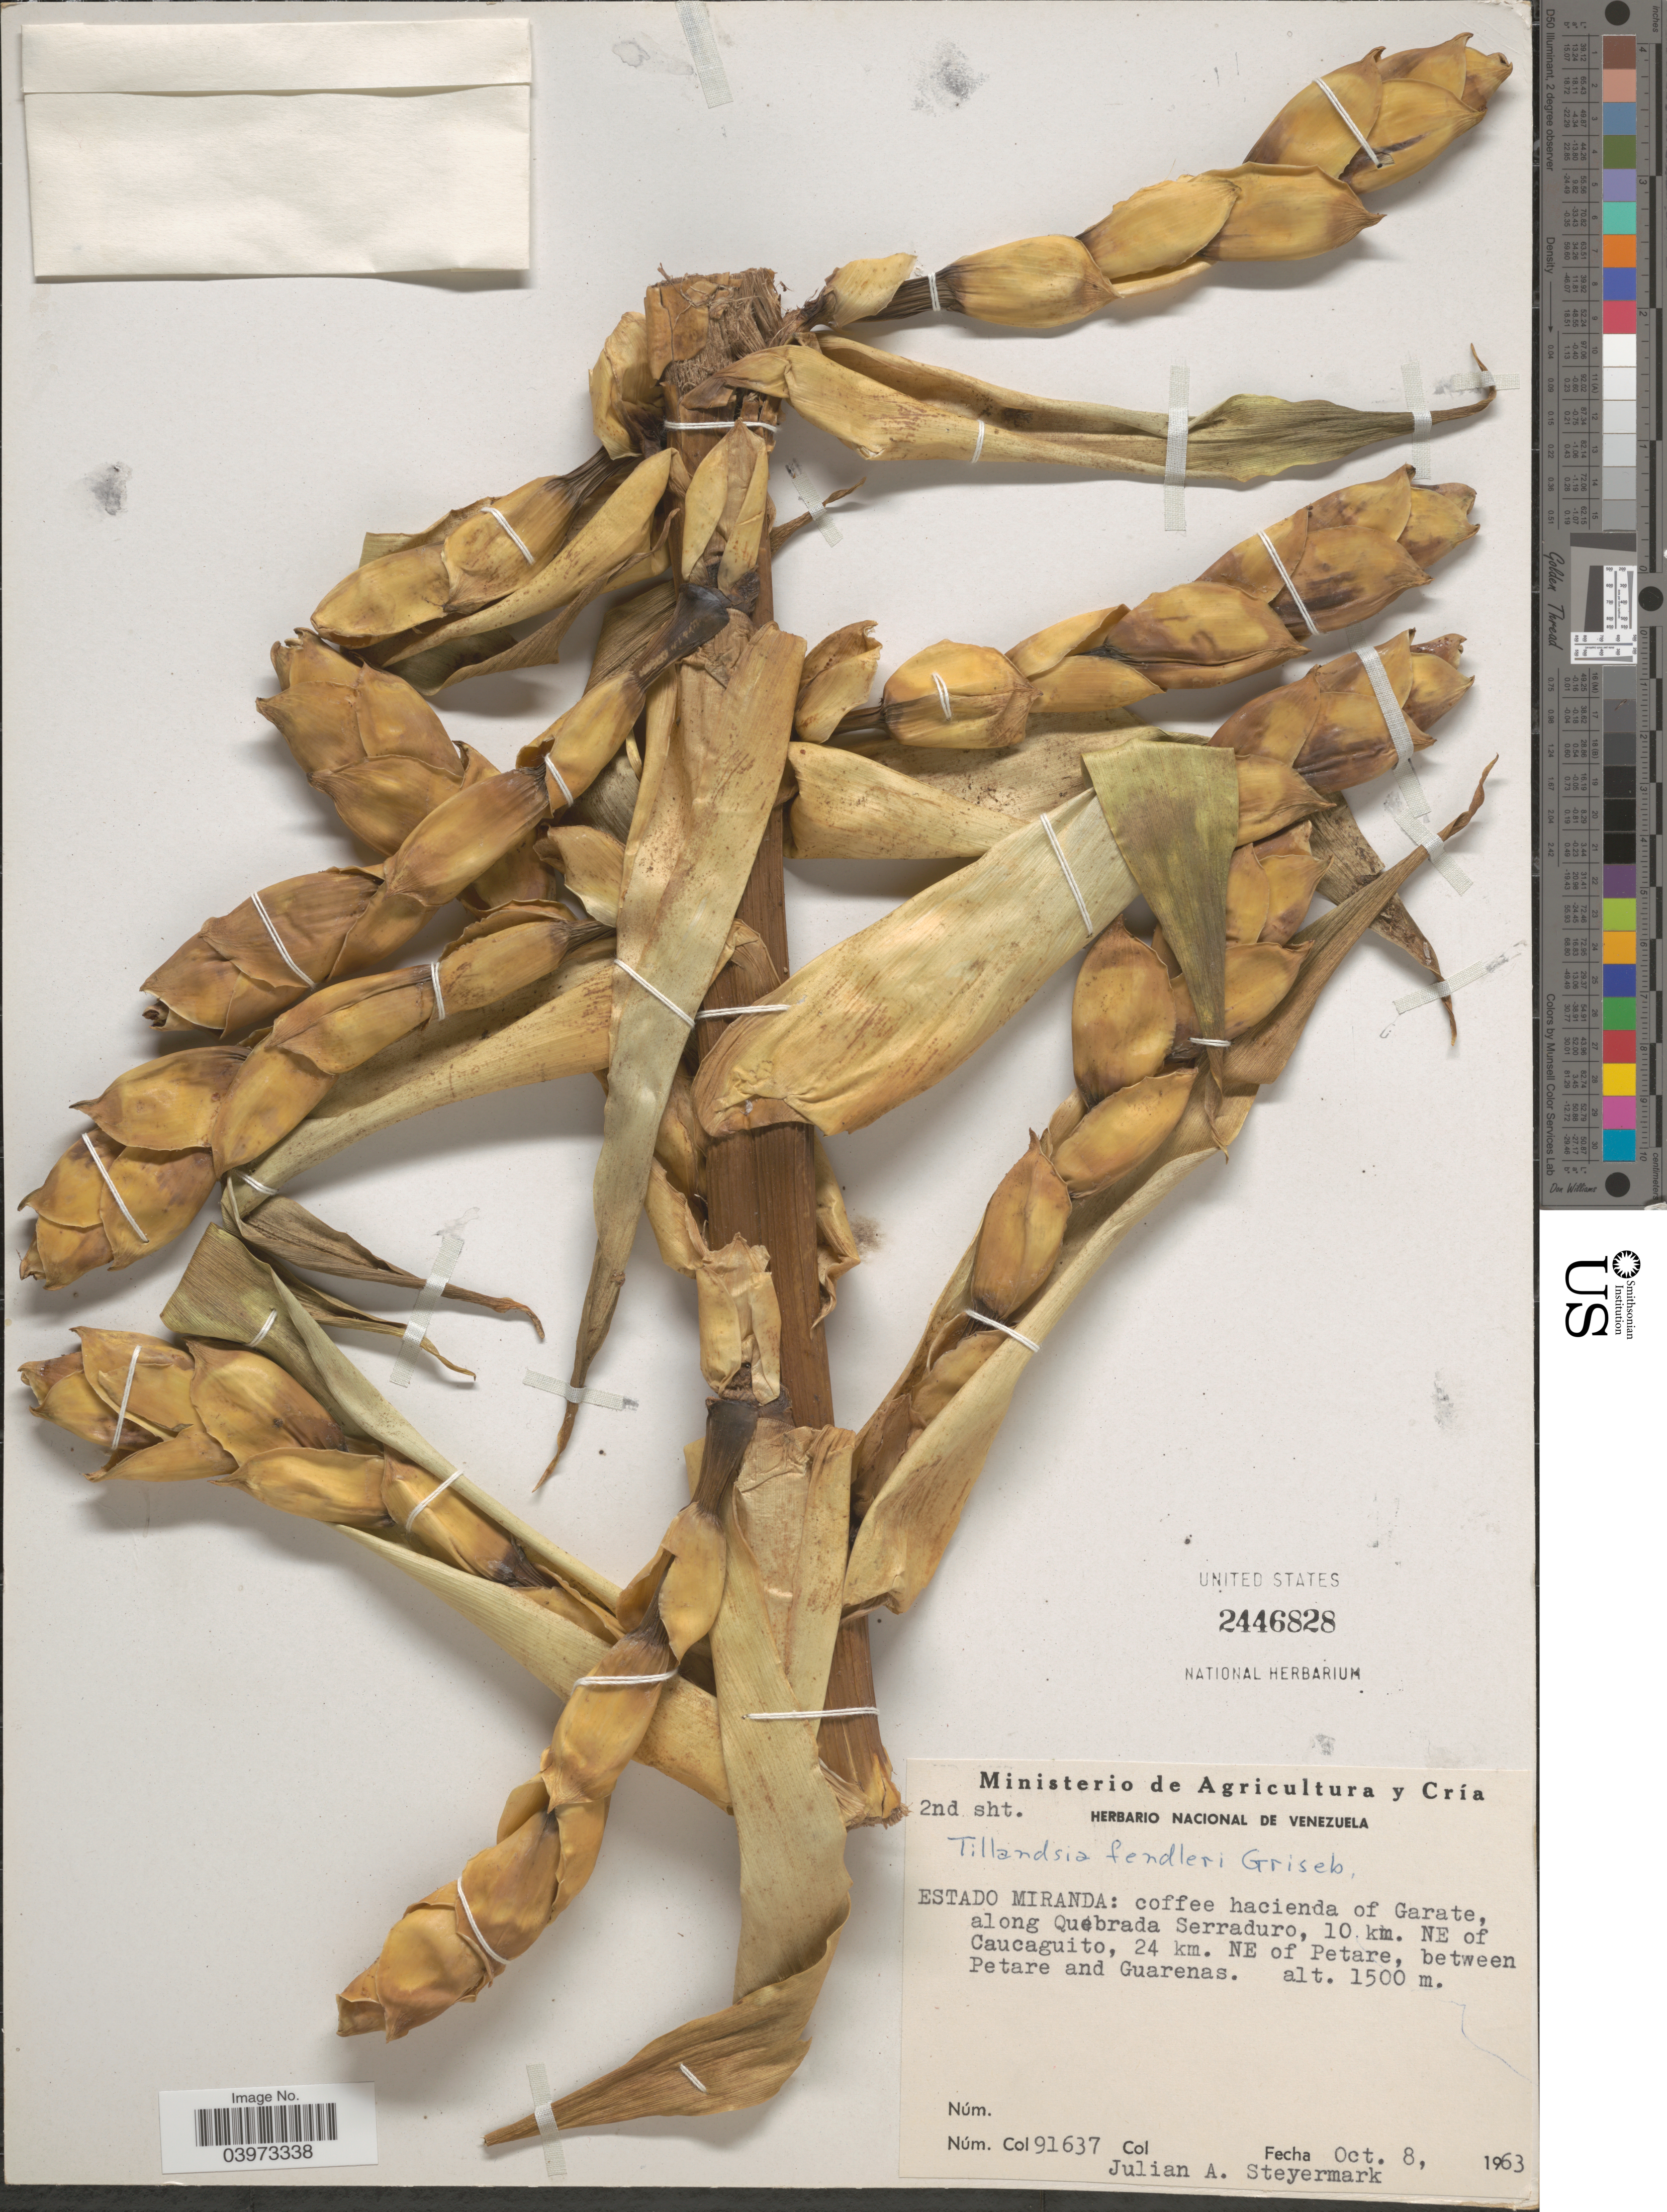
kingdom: Plantae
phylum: Tracheophyta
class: Liliopsida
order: Poales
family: Bromeliaceae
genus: Tillandsia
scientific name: Tillandsia fendleri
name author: Griseb.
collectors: J. Steyermark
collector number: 91637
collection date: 1963-10-08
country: Venezuela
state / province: Miranda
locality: Coffee hacienda of Garate, along Quebrada Serraduro, 10 km. NE of Caucaguito, 24 km. NE of Petare, between Petare and Guarenas.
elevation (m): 1500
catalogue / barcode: US 2446828